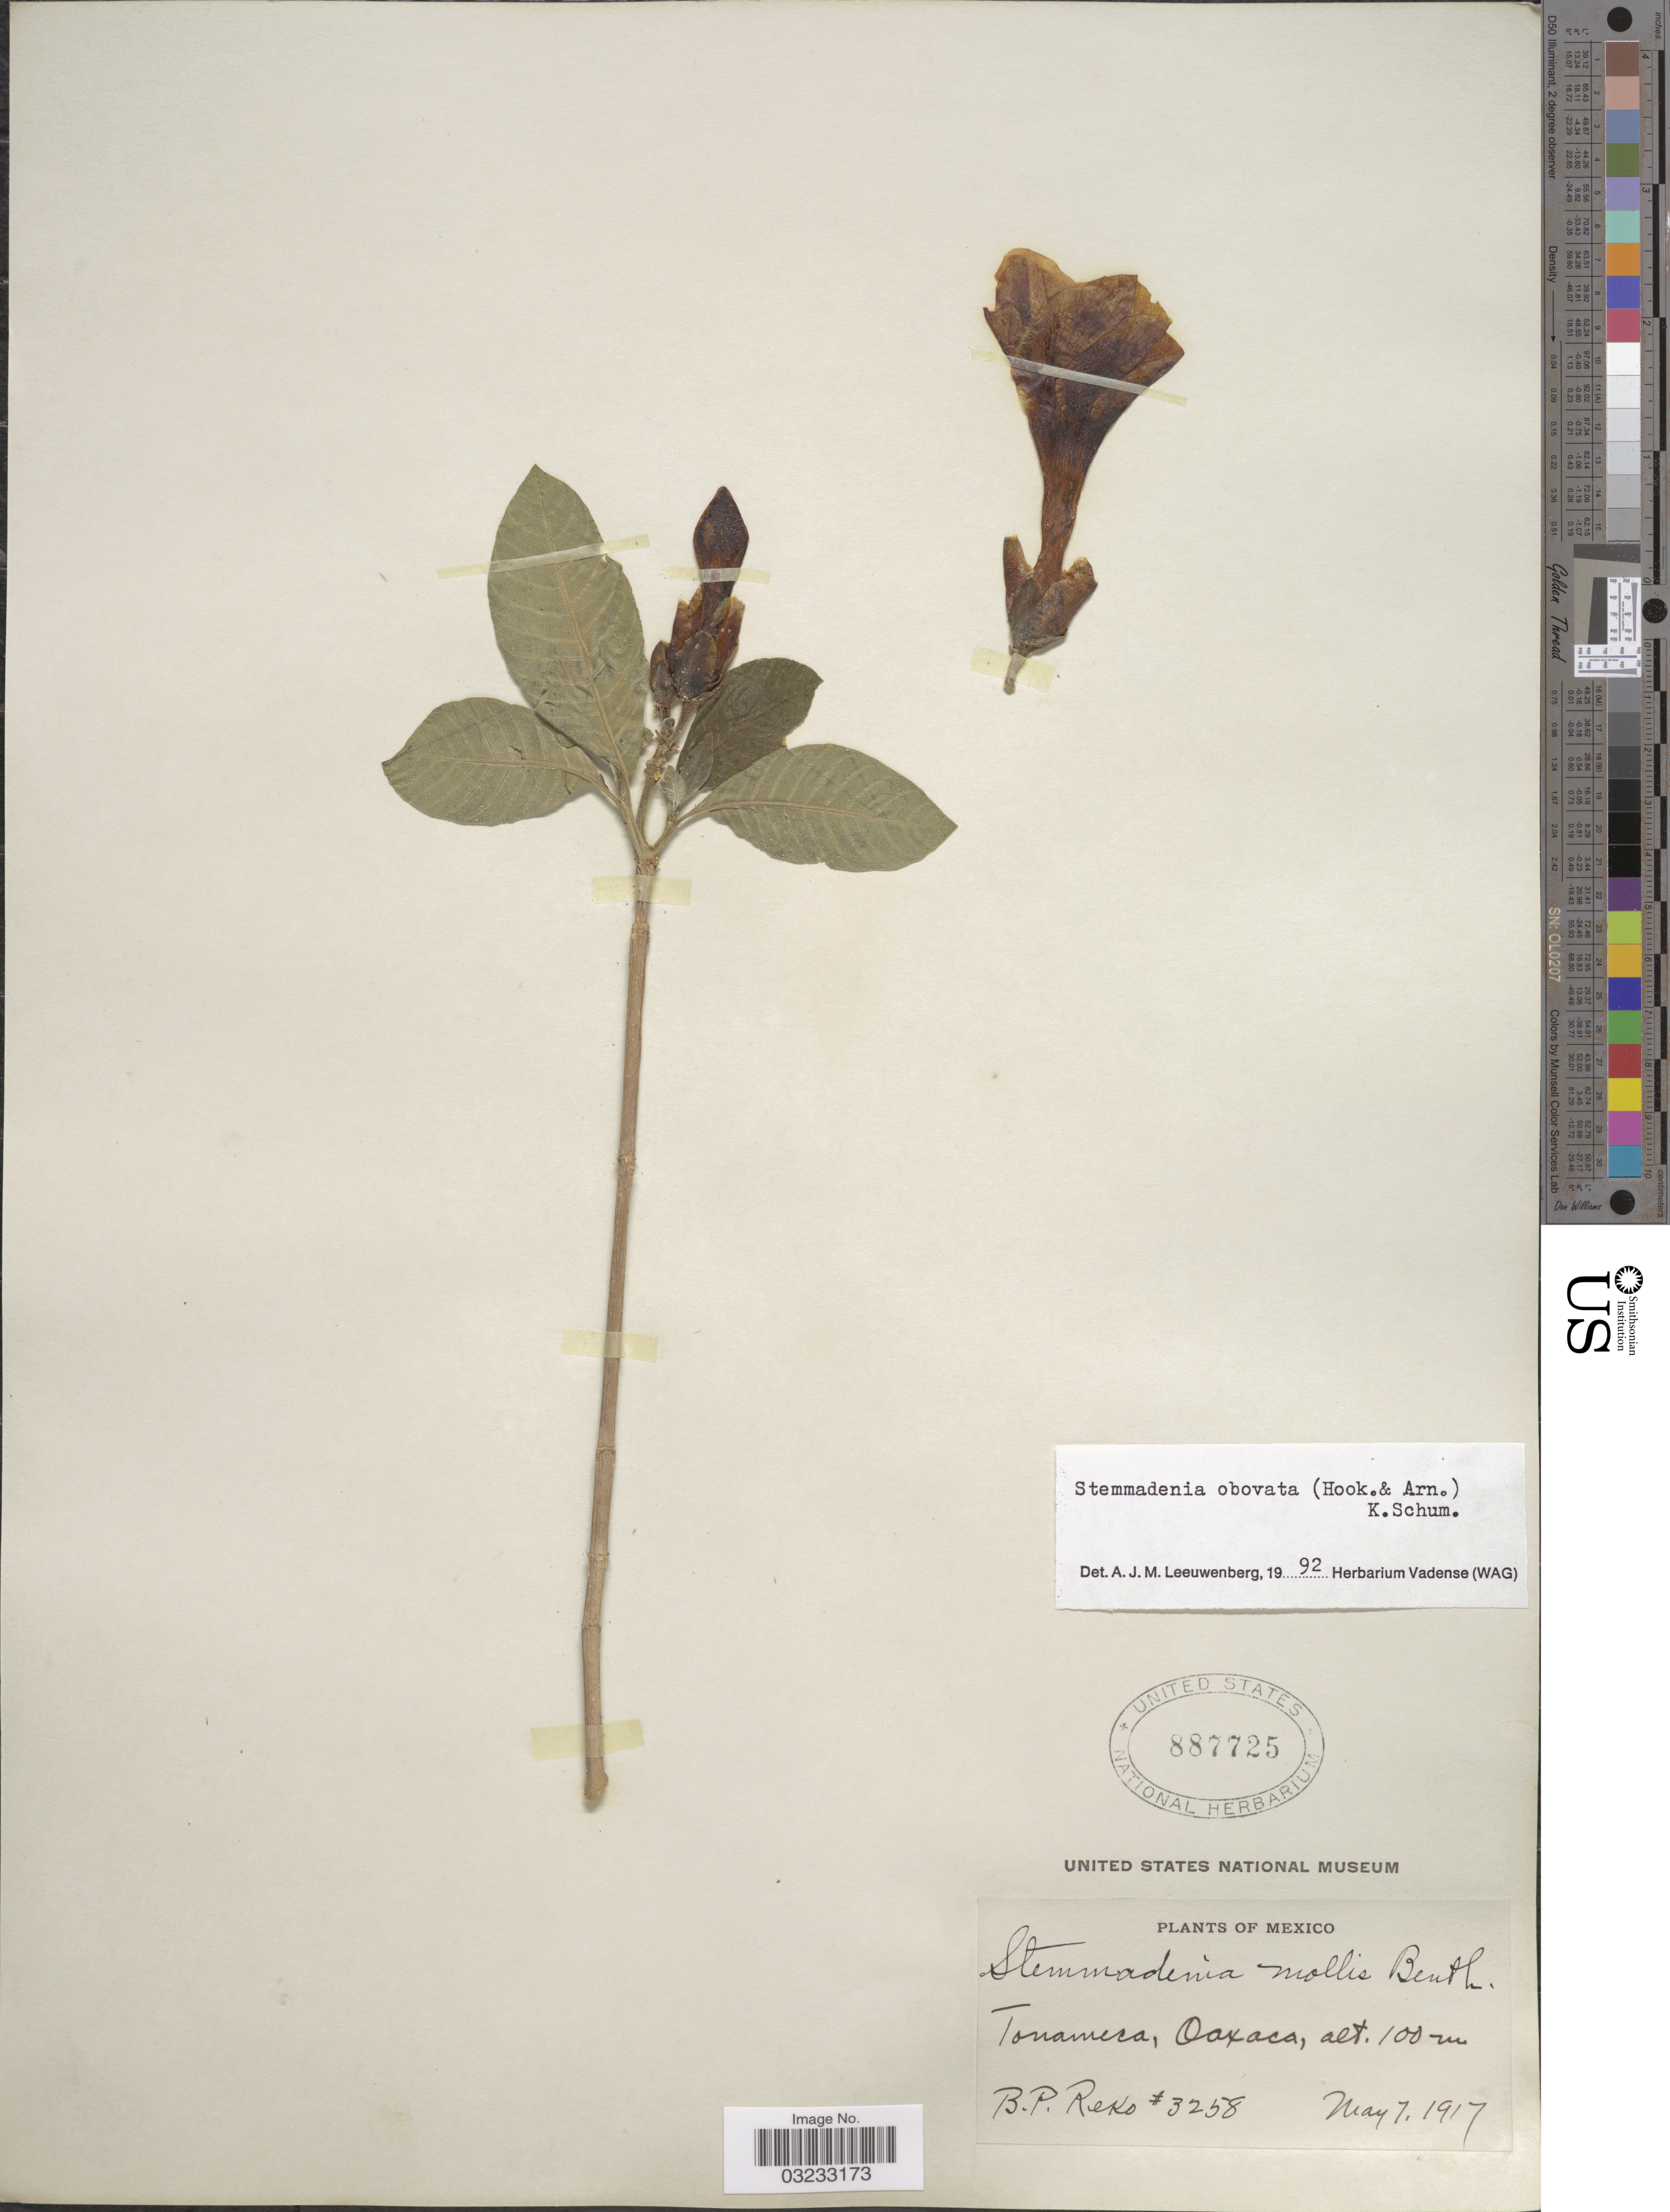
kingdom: Plantae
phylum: Tracheophyta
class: Magnoliopsida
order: Gentianales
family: Apocynaceae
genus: Stemmadenia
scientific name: Stemmadenia obovata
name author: (Hook. & Arn.) K. Schum.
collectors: B. P. Reko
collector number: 3258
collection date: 1917-05-07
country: Mexico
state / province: Oaxaca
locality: Tonameca.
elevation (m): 100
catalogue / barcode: US 887725